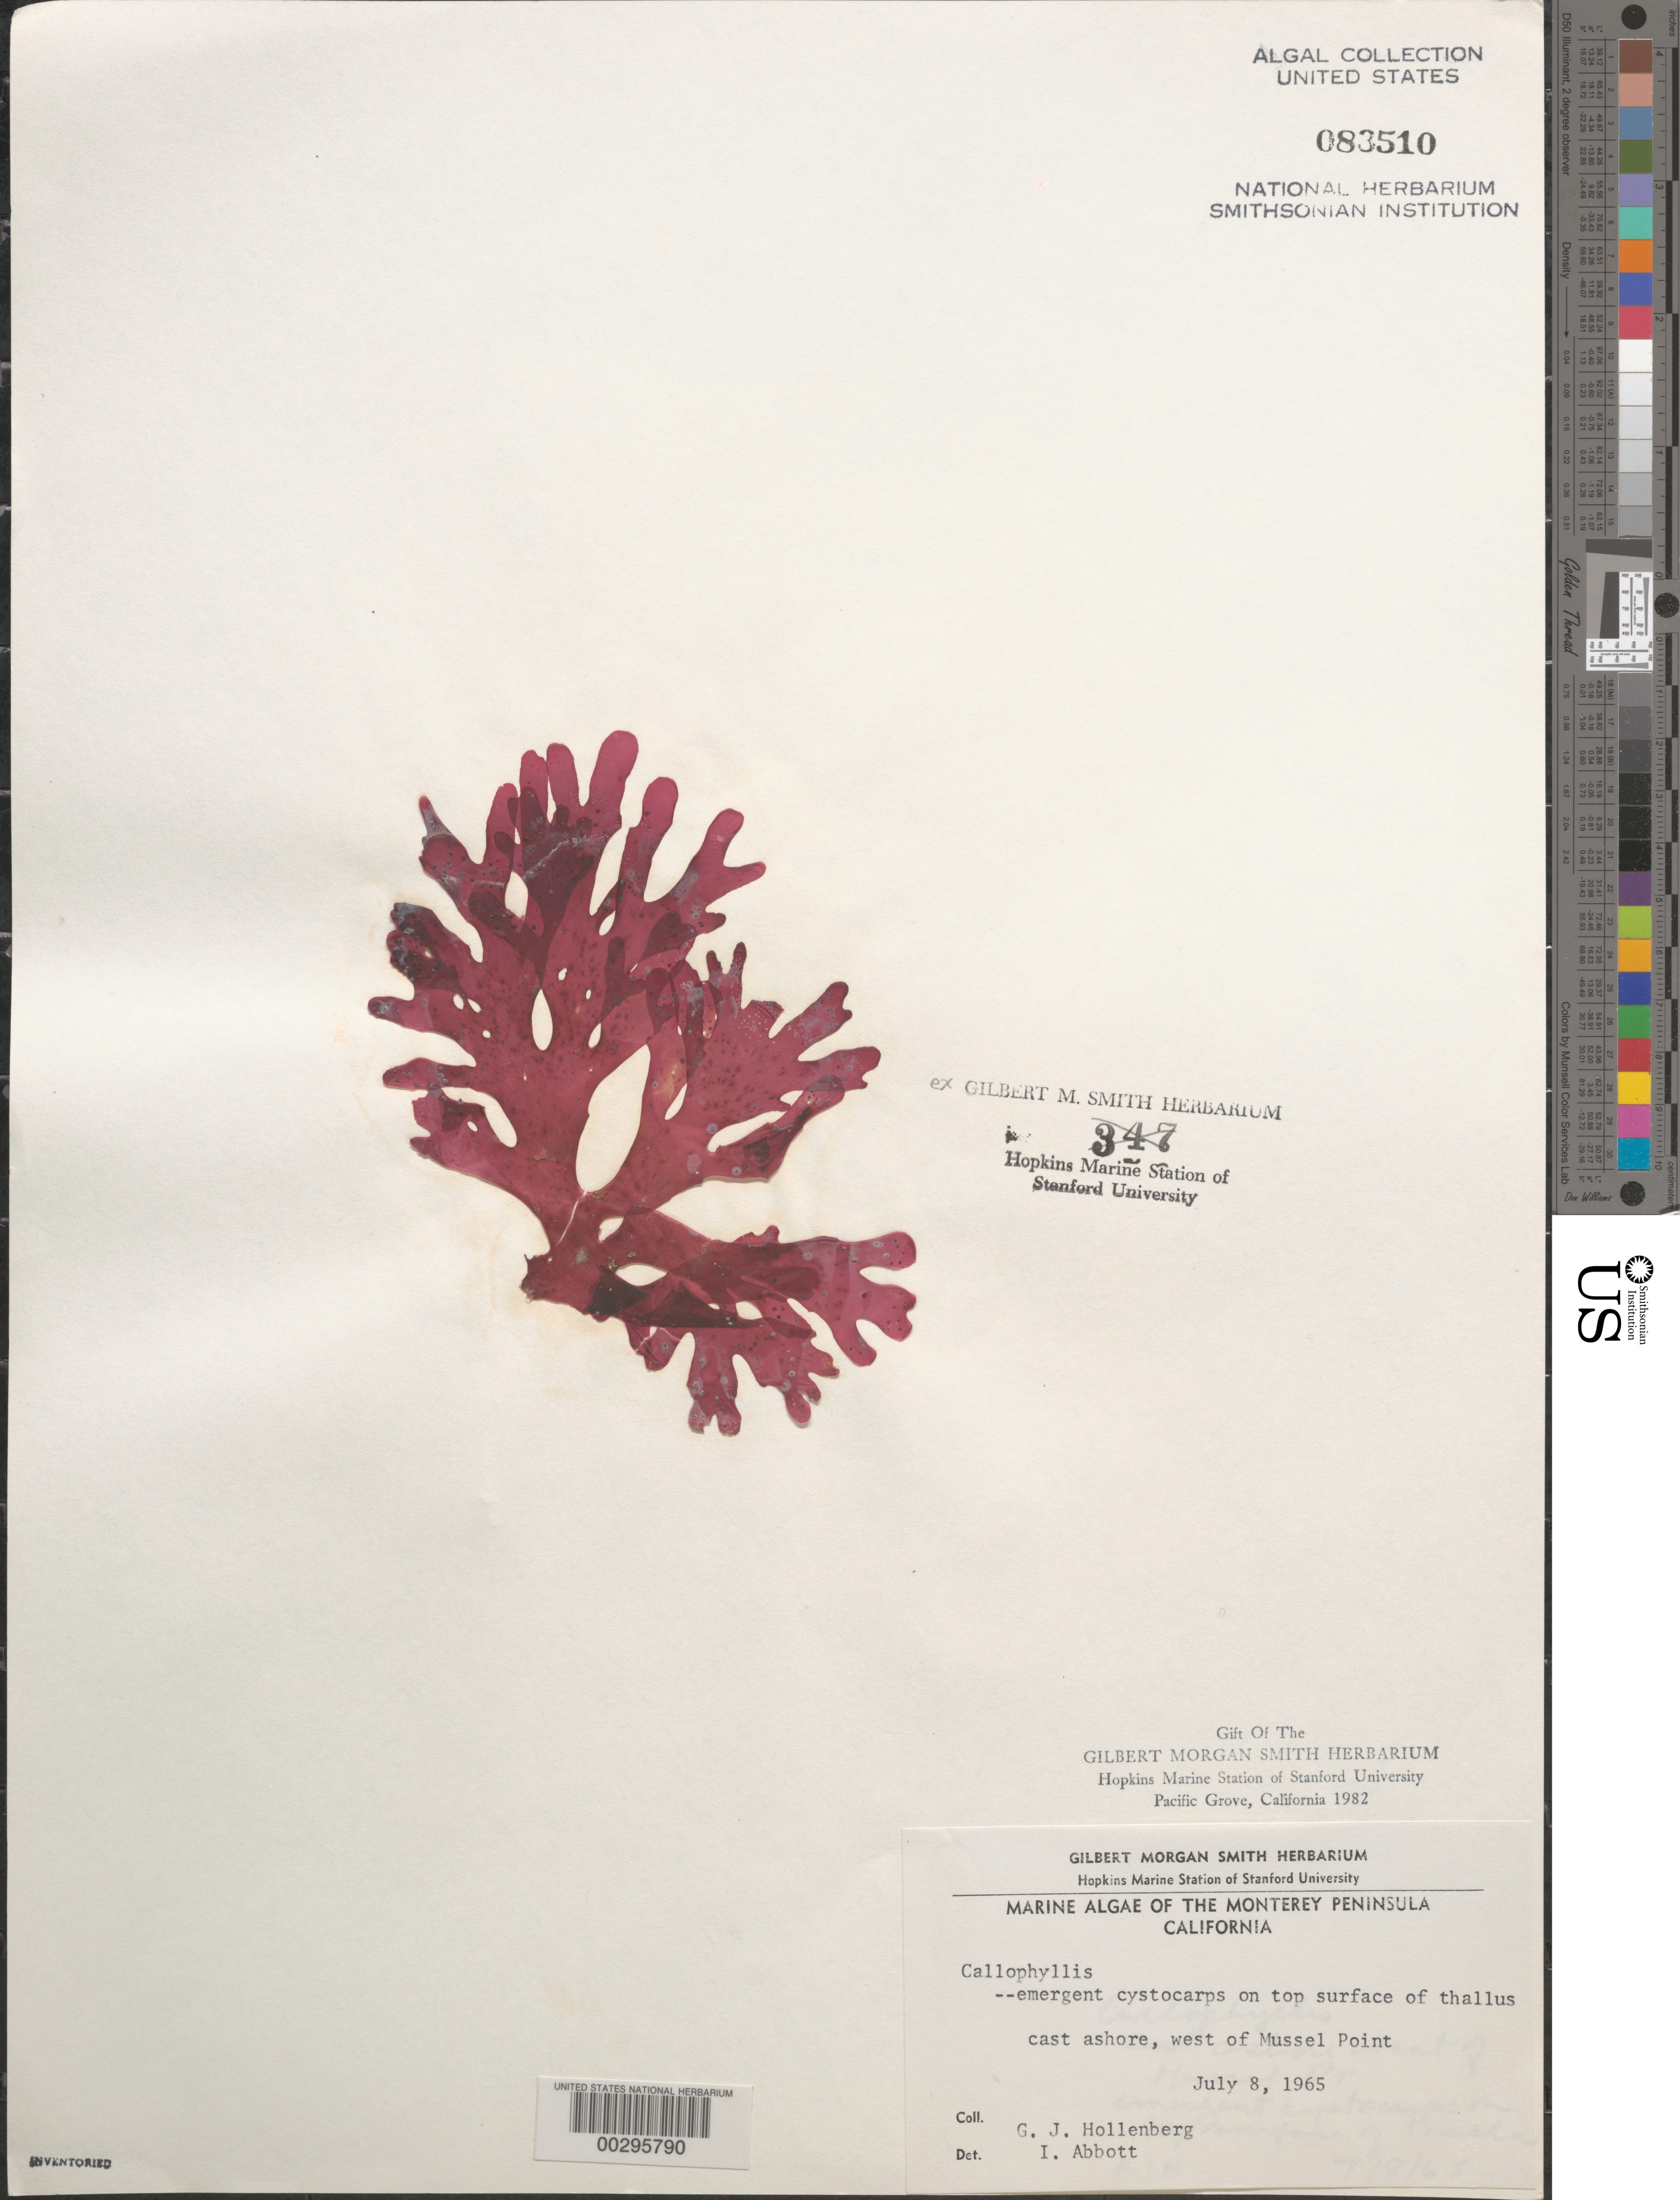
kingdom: Plantae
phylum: Rhodophyta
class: Florideophyceae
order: Gigartinales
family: Kallymeniaceae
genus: Callophyllis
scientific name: Callophyllis sp.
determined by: Abbott, Isabella A.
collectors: G. Hollenberg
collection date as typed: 08 Jul 1965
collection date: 1965-07-08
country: United States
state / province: California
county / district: Monterey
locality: West of Mussel Point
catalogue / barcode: US 83510